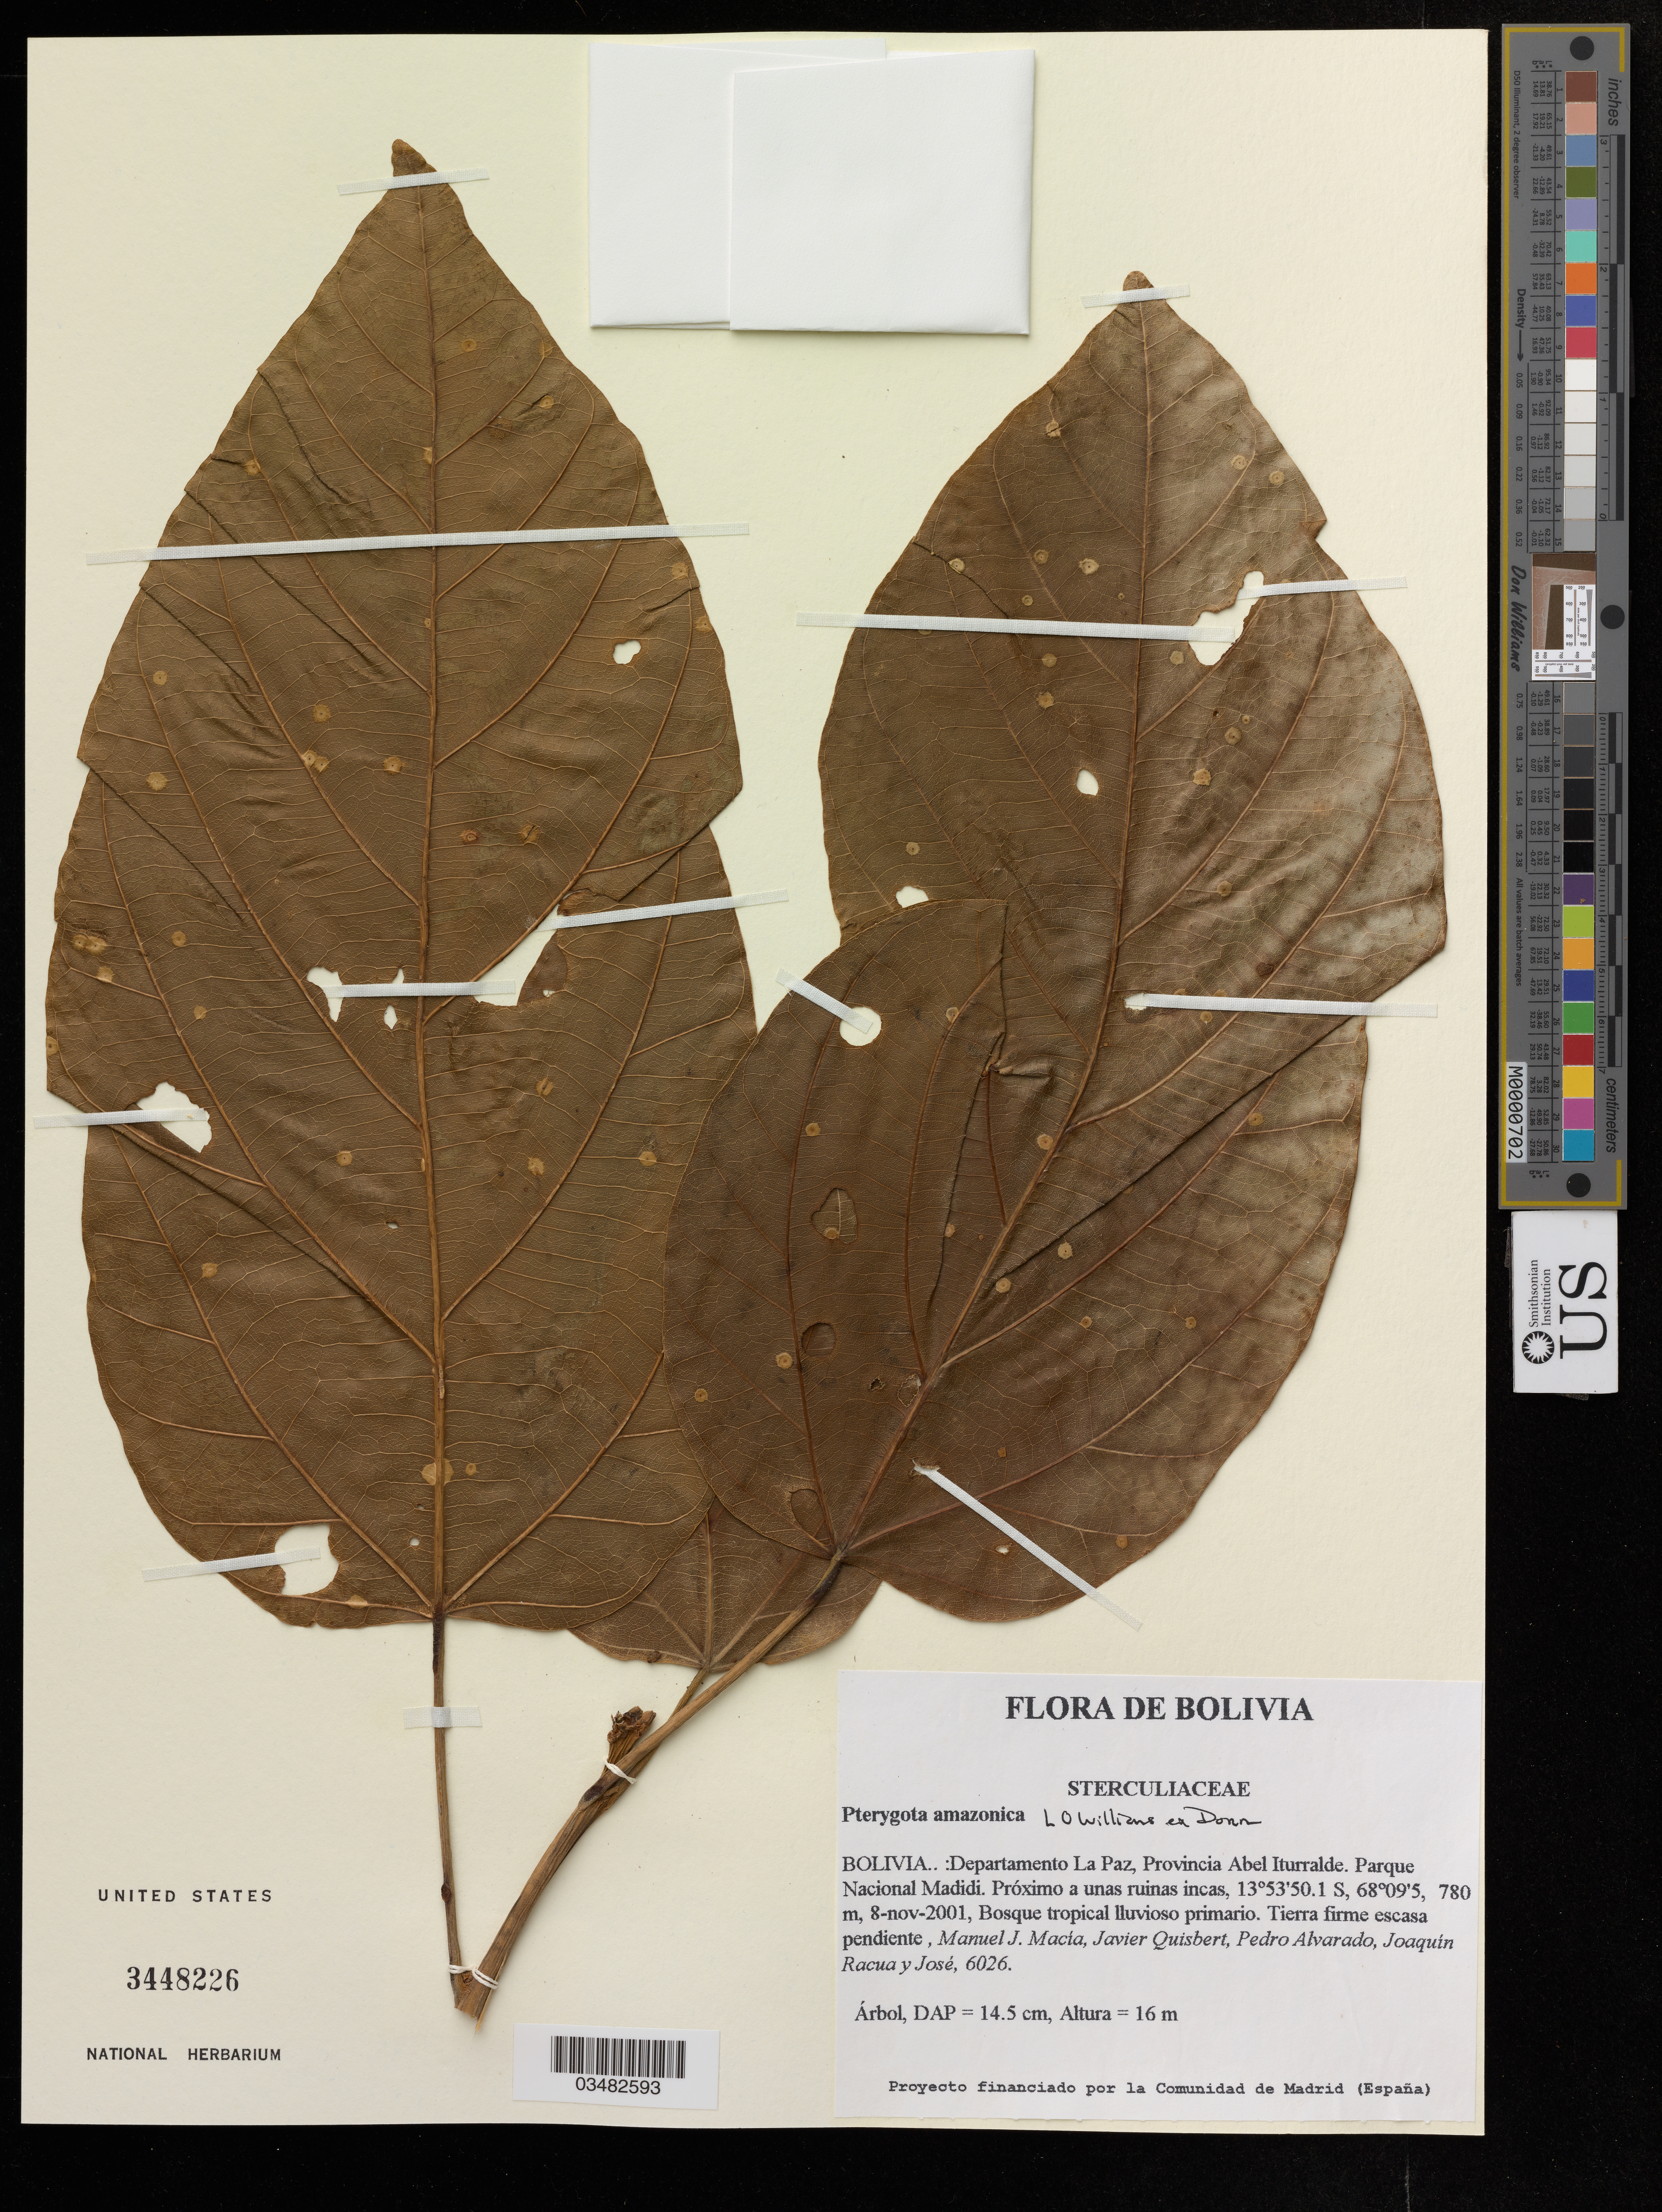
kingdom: Plantae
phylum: Tracheophyta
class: Magnoliopsida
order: Malvales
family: Malvaceae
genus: Pterygota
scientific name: Pterygota amazonica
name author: L.O. Williams ex Dorr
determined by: Dorr, Laurence J., Curator (BOT), Smithsonian Institution - National Museum of Natural History (UNITED STATES)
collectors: M. Macia et al.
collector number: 6026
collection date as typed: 8-nov-2001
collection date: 2001-11-08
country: Bolivia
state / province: La Paz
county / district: Abel Iturralde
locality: Parque Nacional Madidi. Próximo a unas ruinas incas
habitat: bosque tropical illuvioso rimario. tierra firme escasa pendiente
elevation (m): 780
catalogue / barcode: US 3448226